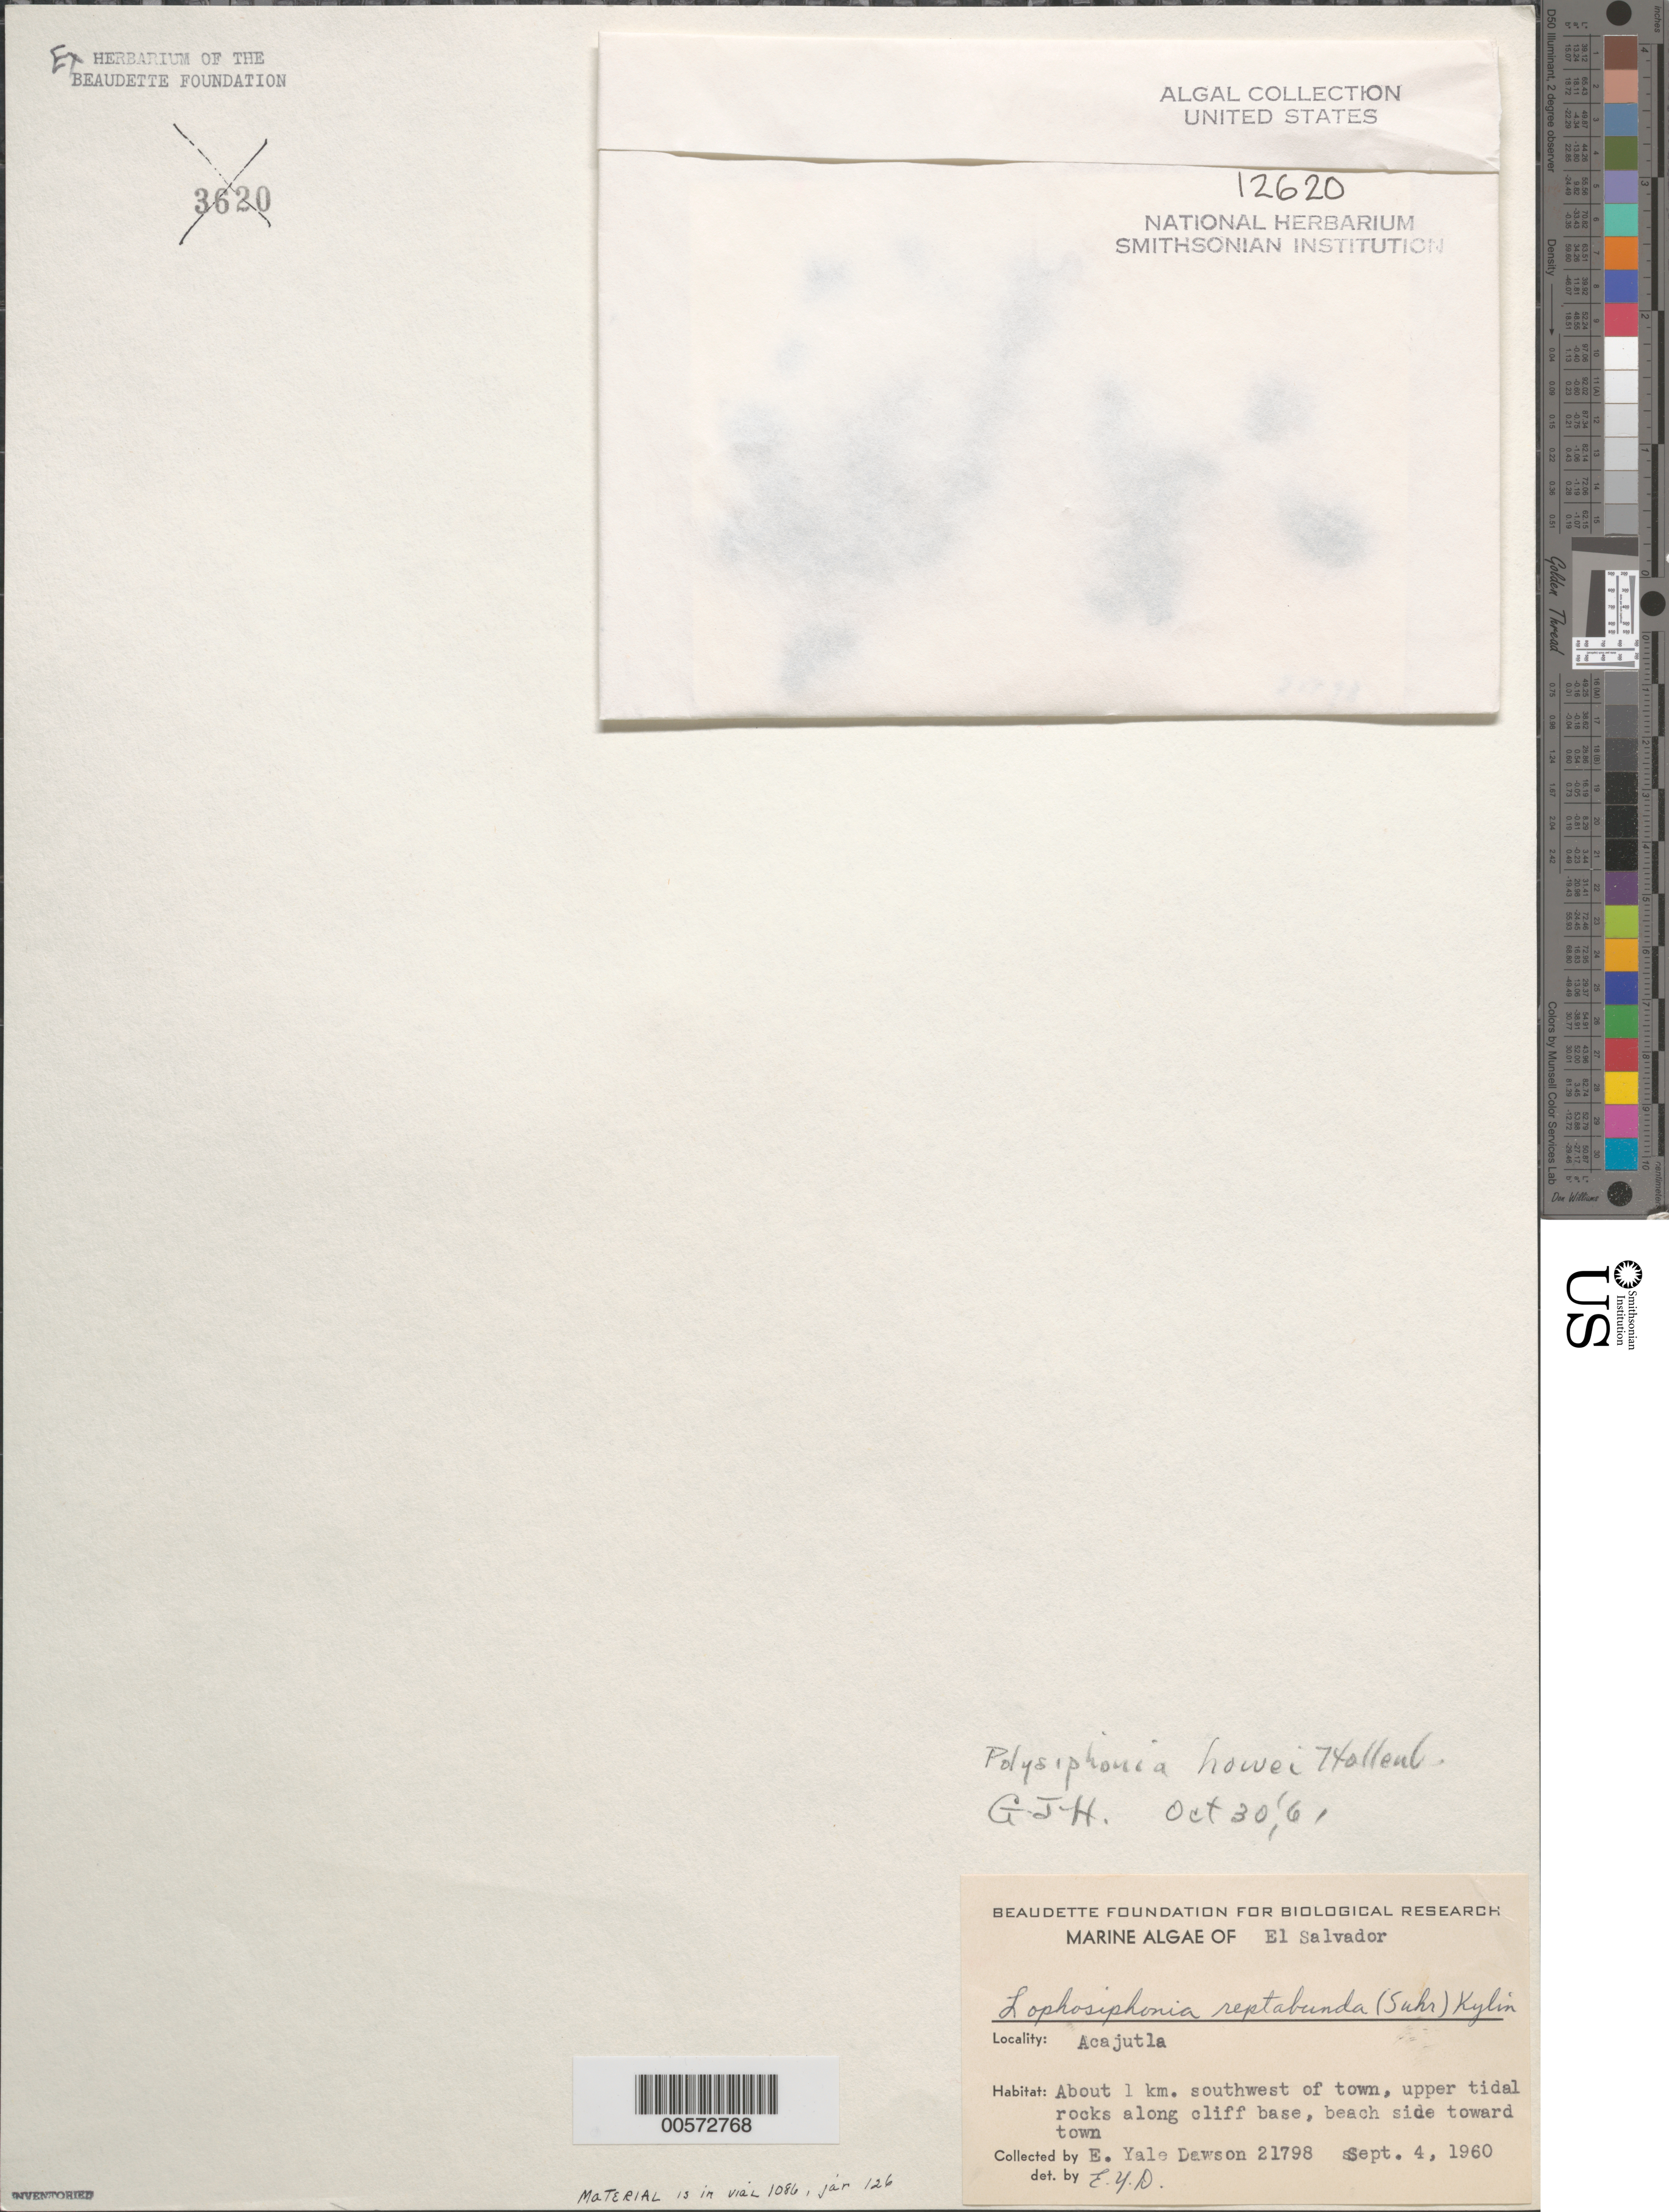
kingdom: Plantae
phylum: Rhodophyta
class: Florideophyceae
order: Ceramiales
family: Rhodomelaceae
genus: Wilsonosiphonia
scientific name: Wilsonosiphonia howei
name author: (Hollenb.) D.E.Bustamante et al.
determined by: Algae name updating Project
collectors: E. Y. Dawson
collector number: EYD 21798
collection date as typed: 04 Sep 1960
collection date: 1960-09-04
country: El Salvador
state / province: Sonsonate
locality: Ca. 1 km southwest of Acajutla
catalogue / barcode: US 12620